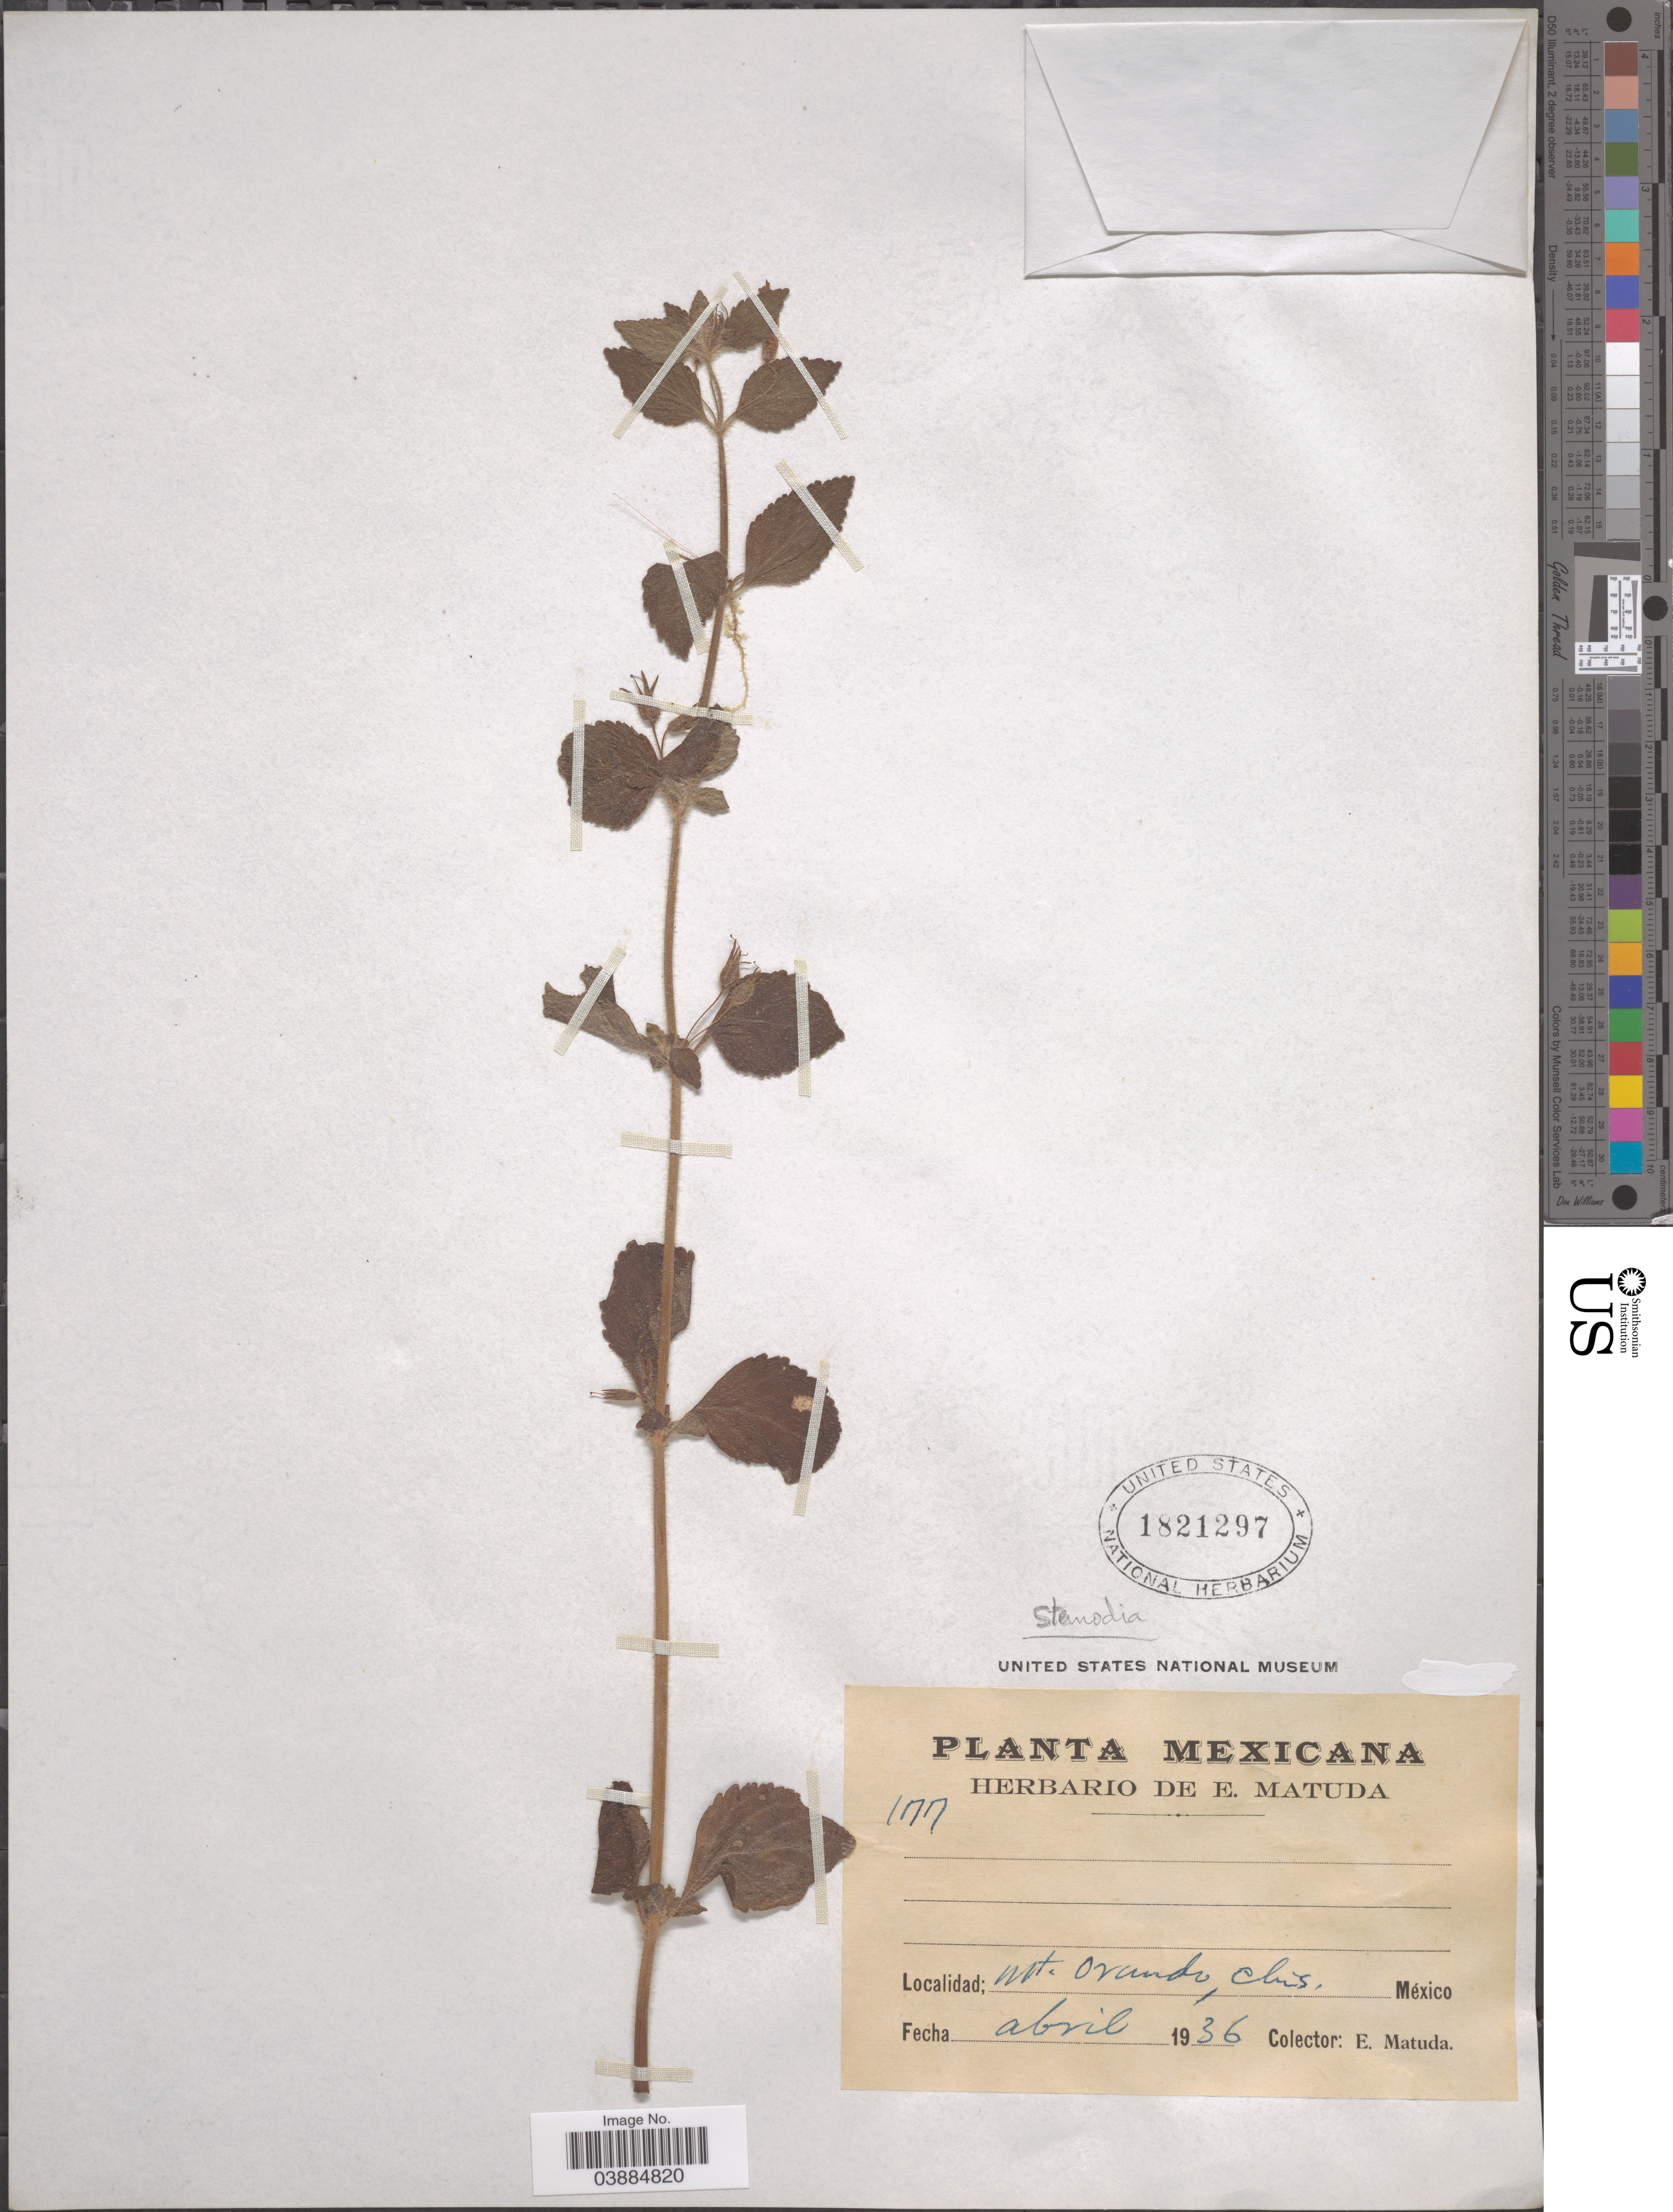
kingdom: Plantae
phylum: Tracheophyta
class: Magnoliopsida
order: Lamiales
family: Plantaginaceae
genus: Stemodia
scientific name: Stemodia sp.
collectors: E. Matuda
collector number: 177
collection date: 1936-04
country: Mexico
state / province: Chiapas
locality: Mt. Ovando.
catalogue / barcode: US 1821297